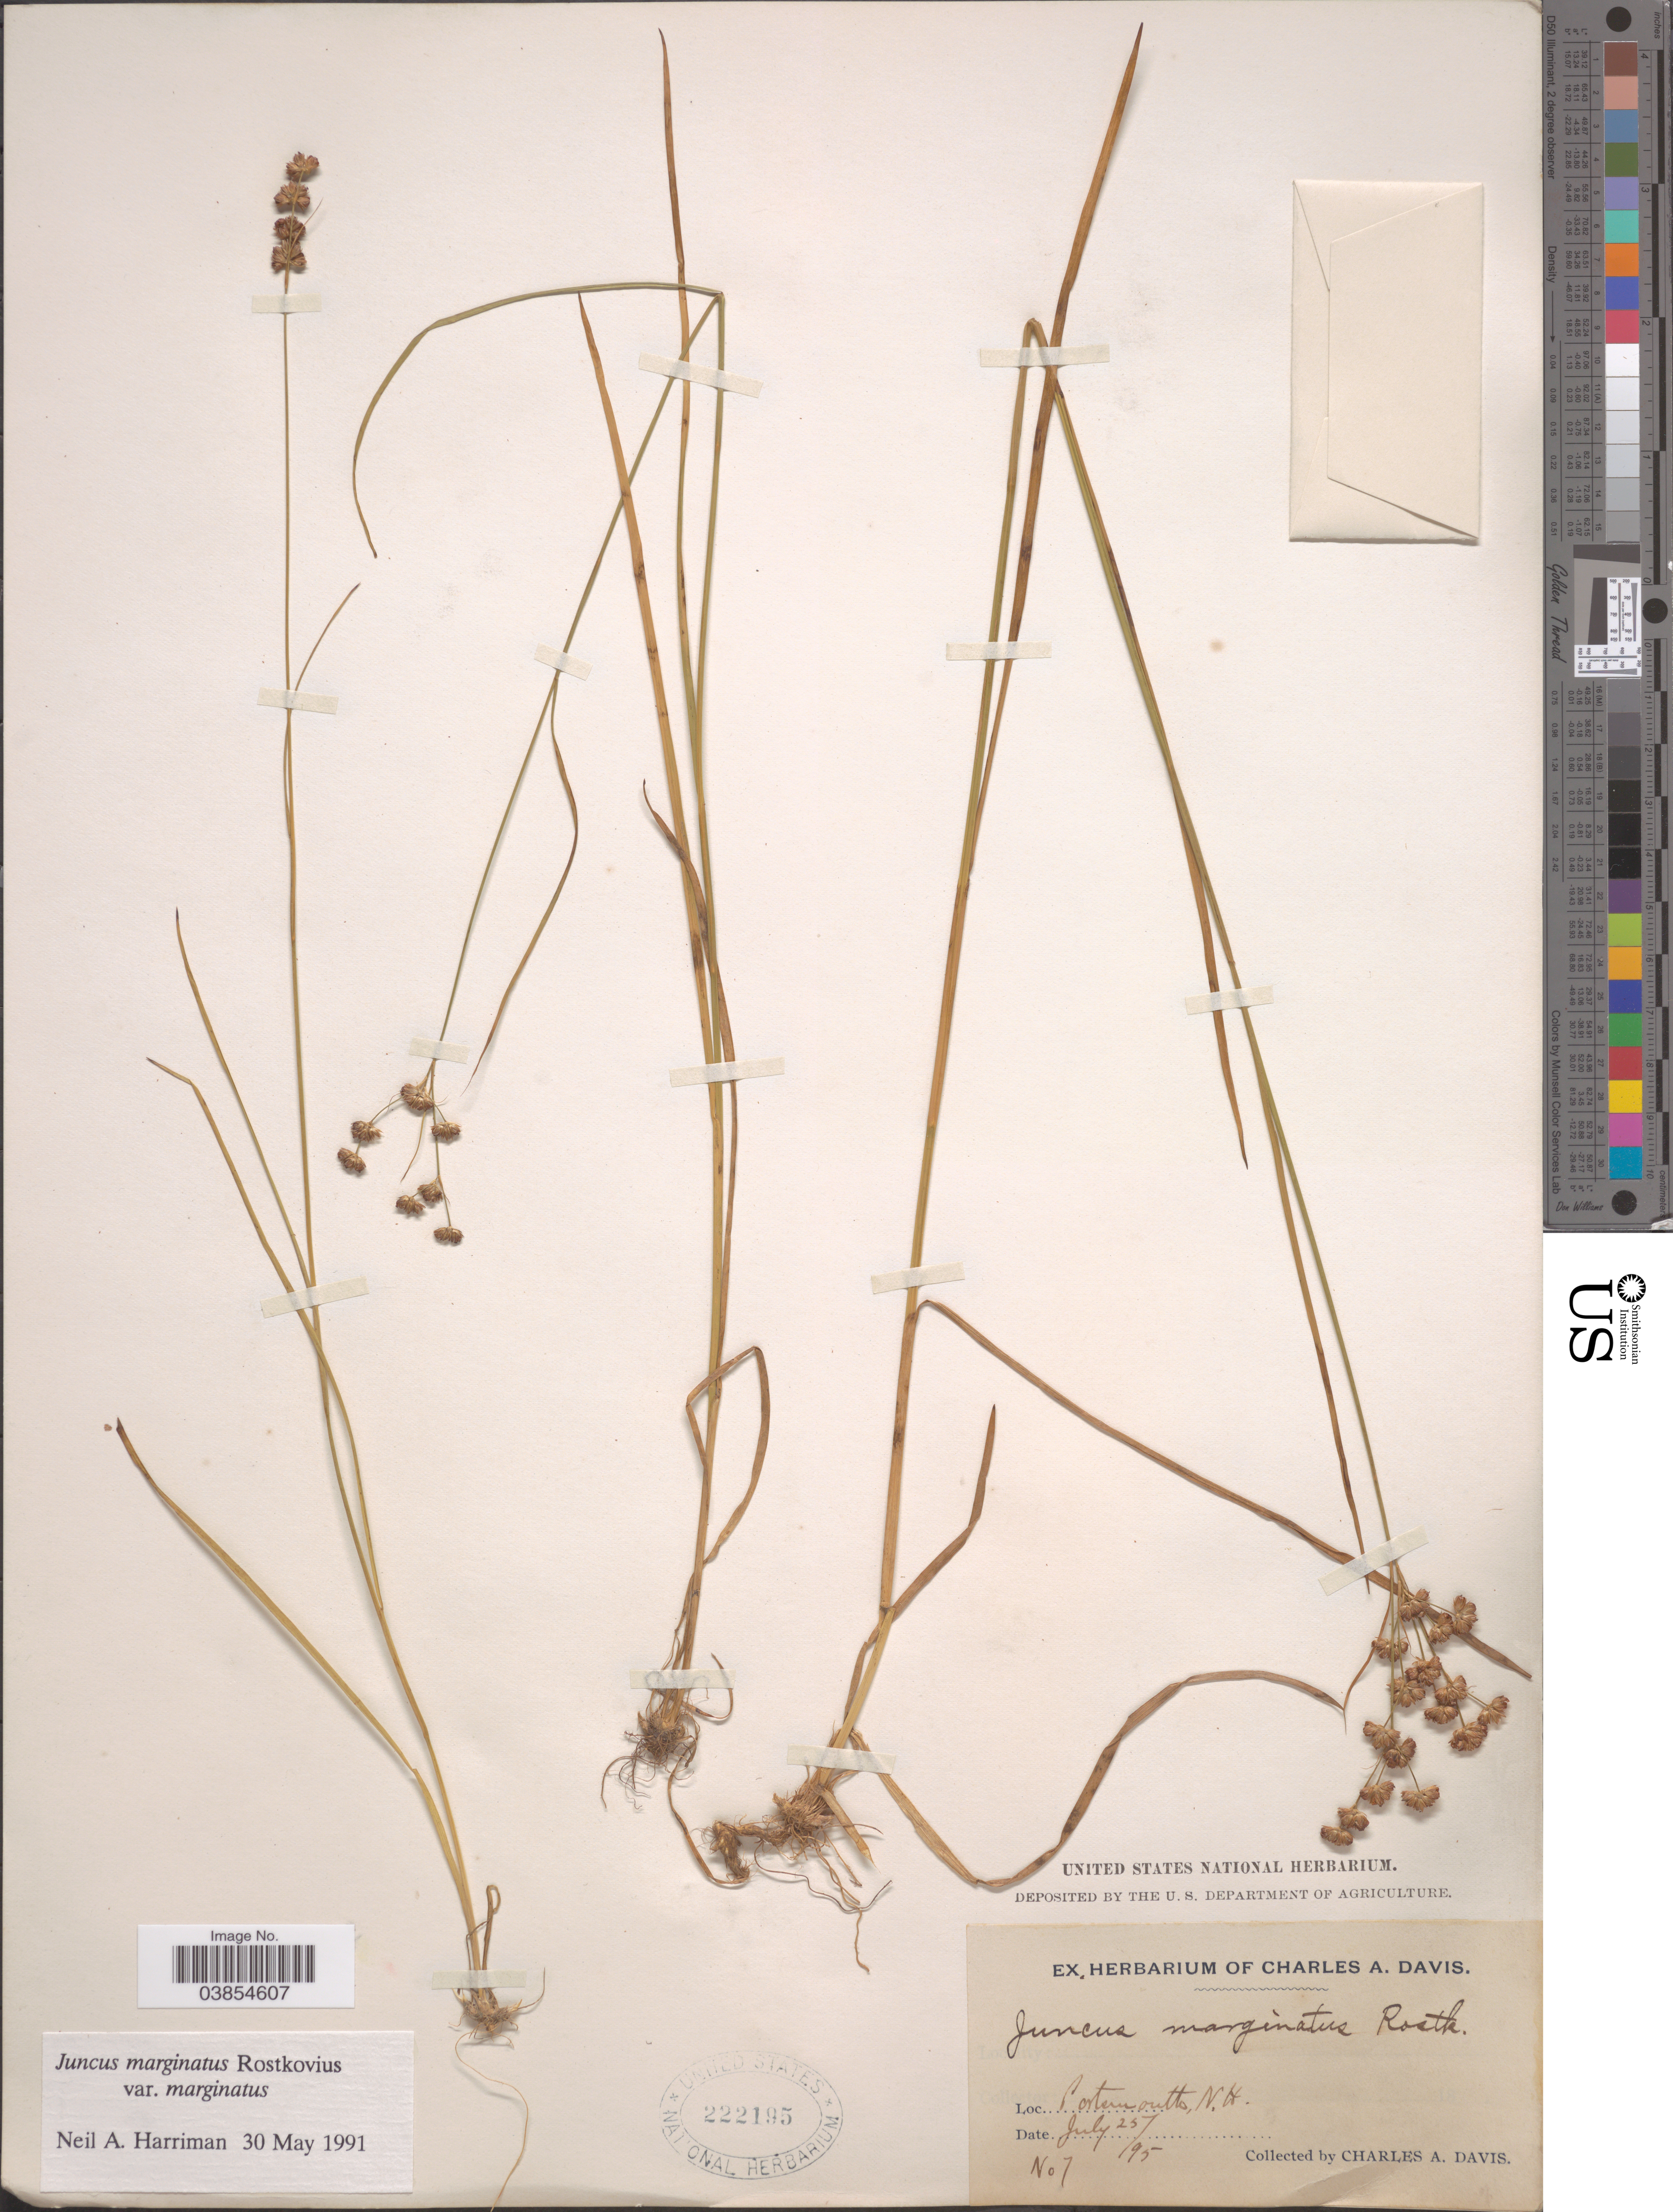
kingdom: Plantae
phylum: Tracheophyta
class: Liliopsida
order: Poales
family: Juncaceae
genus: Juncus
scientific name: Juncus marginatus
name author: Rostk.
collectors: C. Davis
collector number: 7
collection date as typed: Transcribed d/m/y: 25/7/95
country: United States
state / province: New Hampshire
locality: Portsmouth.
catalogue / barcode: US 222195